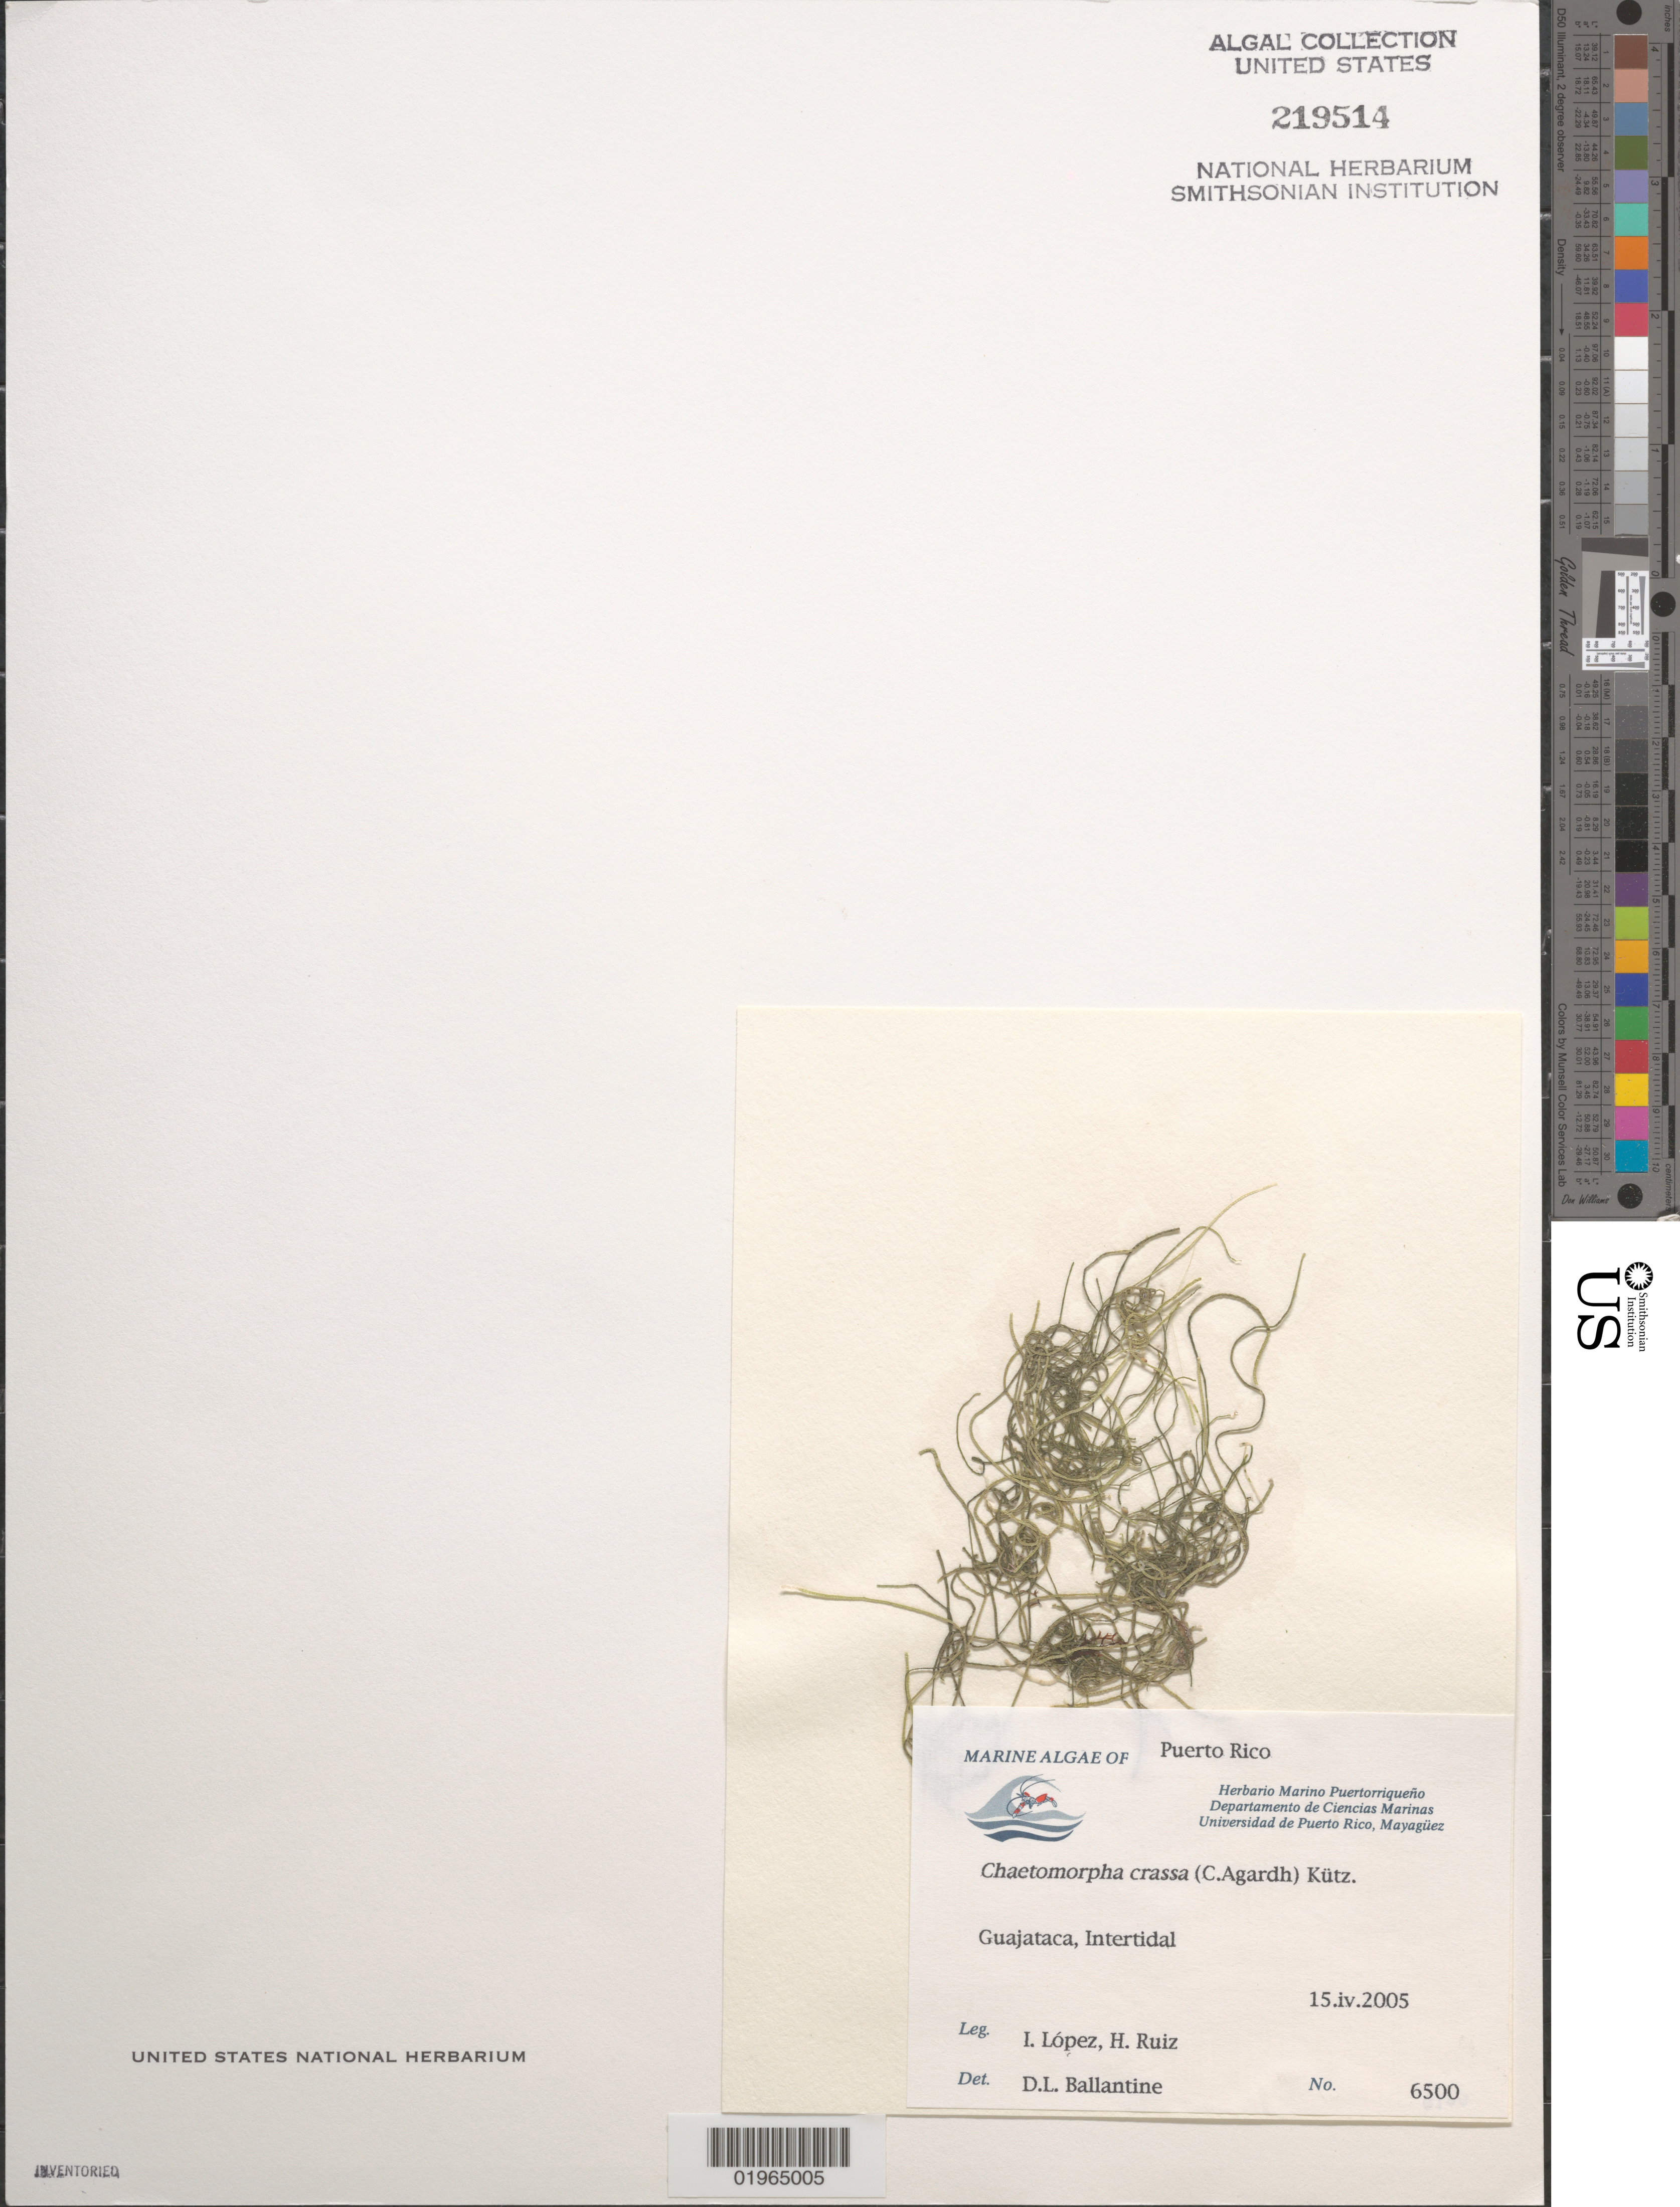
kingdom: Plantae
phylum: Chlorophyta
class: Ulvophyceae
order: Cladophorales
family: Cladophoraceae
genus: Chaetomorpha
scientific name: Chaetomorpha aerea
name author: (Dillwyn) Kütz.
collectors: I. Lopez & H. Ruiz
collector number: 6500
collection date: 2005-04-15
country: Puerto Rico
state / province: Lares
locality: Guajataca. Intertidal.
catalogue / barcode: US 219514